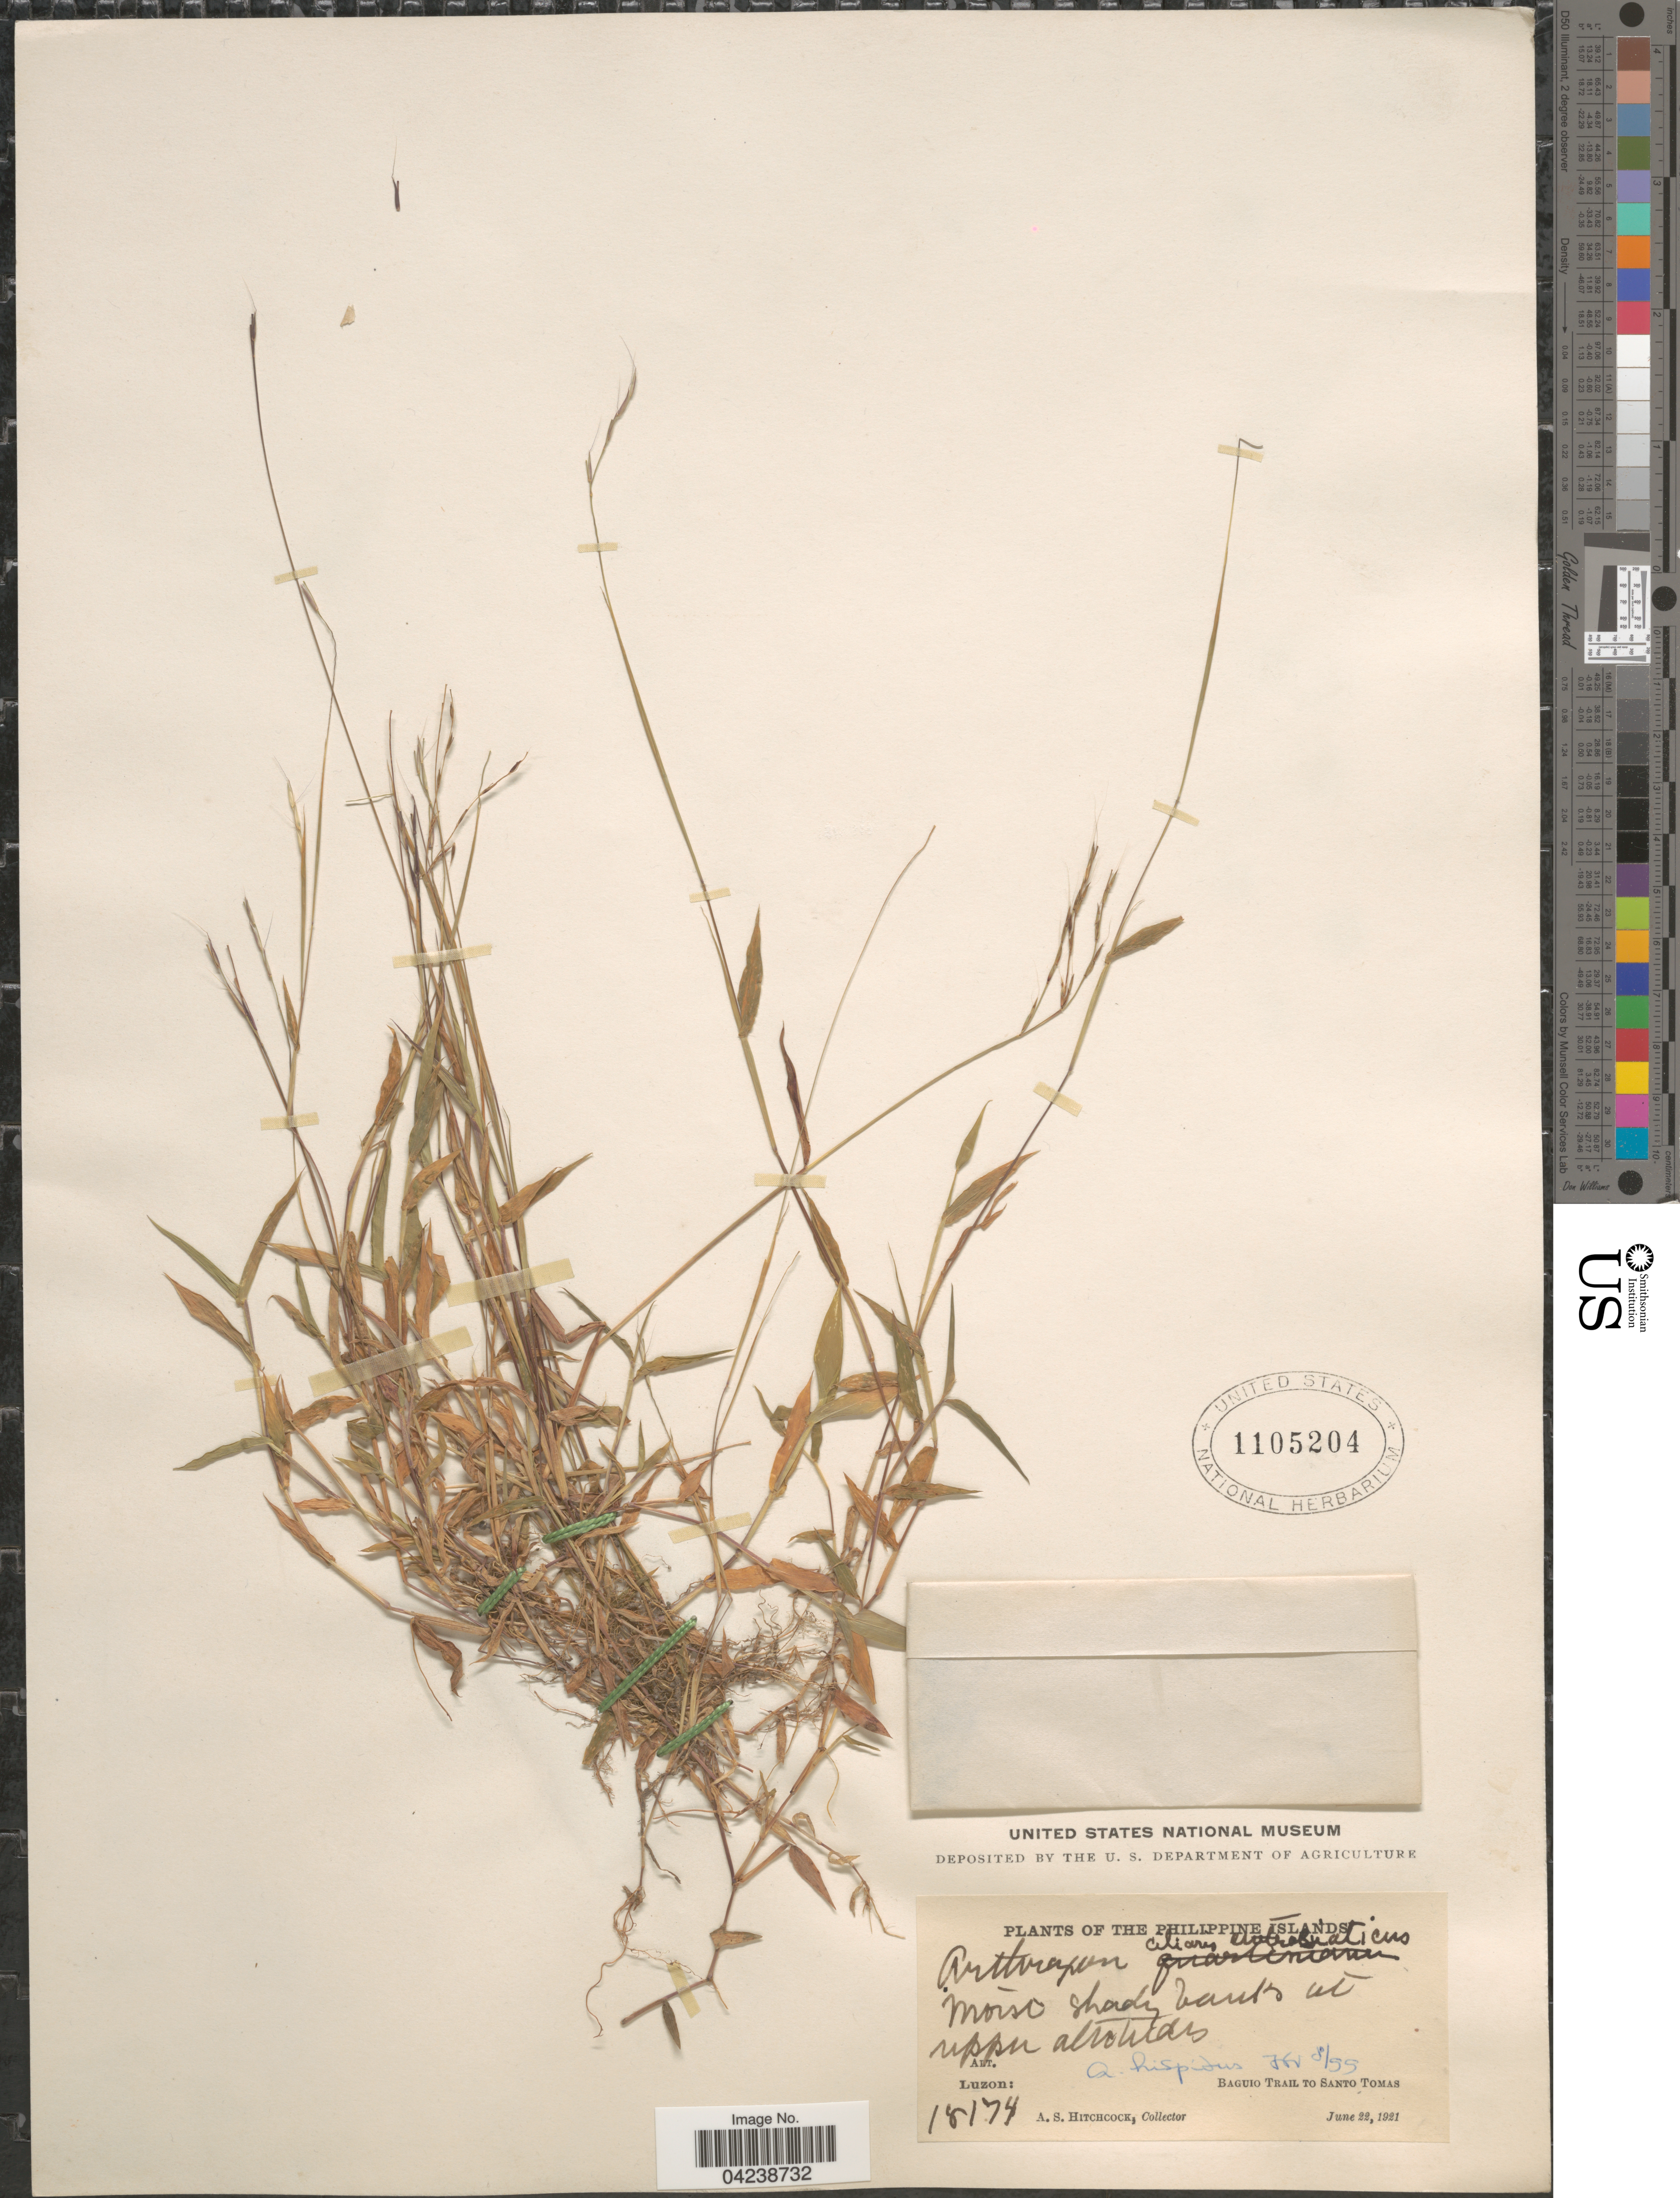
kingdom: Plantae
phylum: Tracheophyta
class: Liliopsida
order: Poales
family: Poaceae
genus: Arthraxon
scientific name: Arthraxon hispidus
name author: (Thunb.) Makino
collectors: A. S. Hitchcock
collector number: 18174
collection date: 1921-06-22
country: Philippines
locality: Morso shady banks at upper ditches. Luzon: Baguio Trail To Santo Tomas.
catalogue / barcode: US 1105204